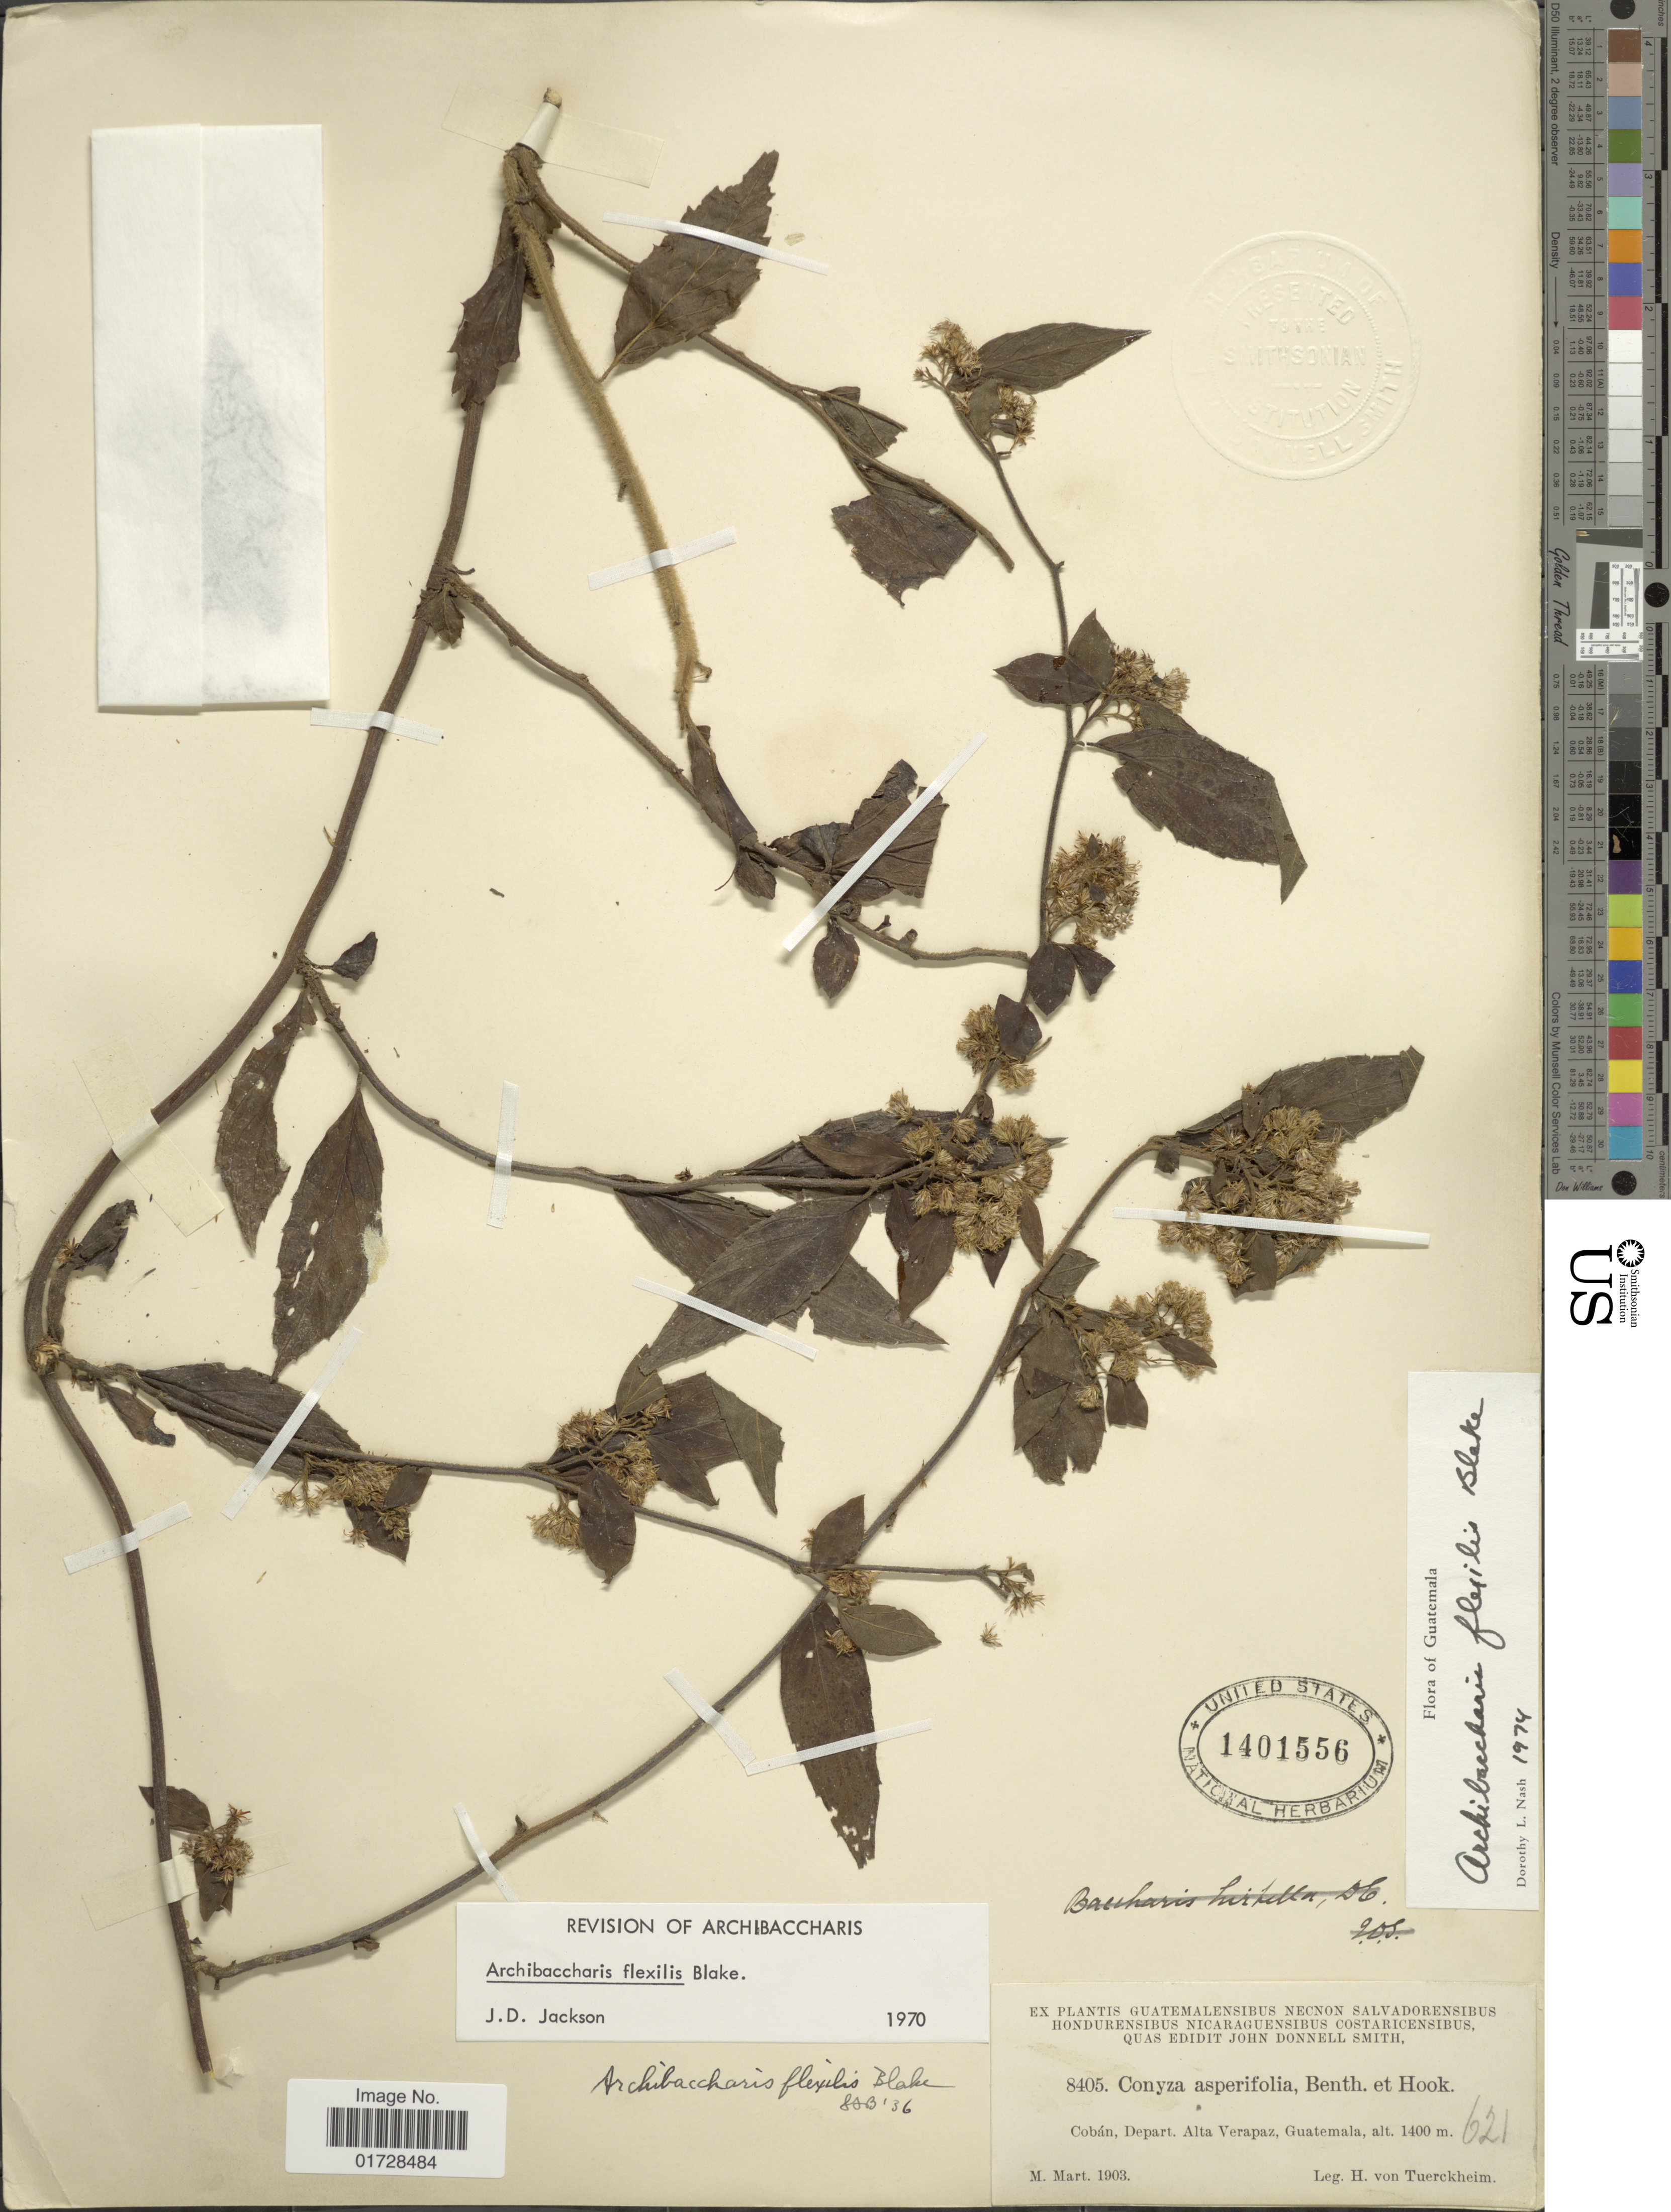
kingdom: Plantae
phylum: Tracheophyta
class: Magnoliopsida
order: Asterales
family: Asteraceae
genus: Archibaccharis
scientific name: Archibaccharis flexilis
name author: (S.F. Blake) S.F. Blake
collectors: H. von Türckheim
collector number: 8405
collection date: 1903-03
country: Guatemala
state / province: Alta Verapaz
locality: Coban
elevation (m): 1400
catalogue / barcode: US 1401556